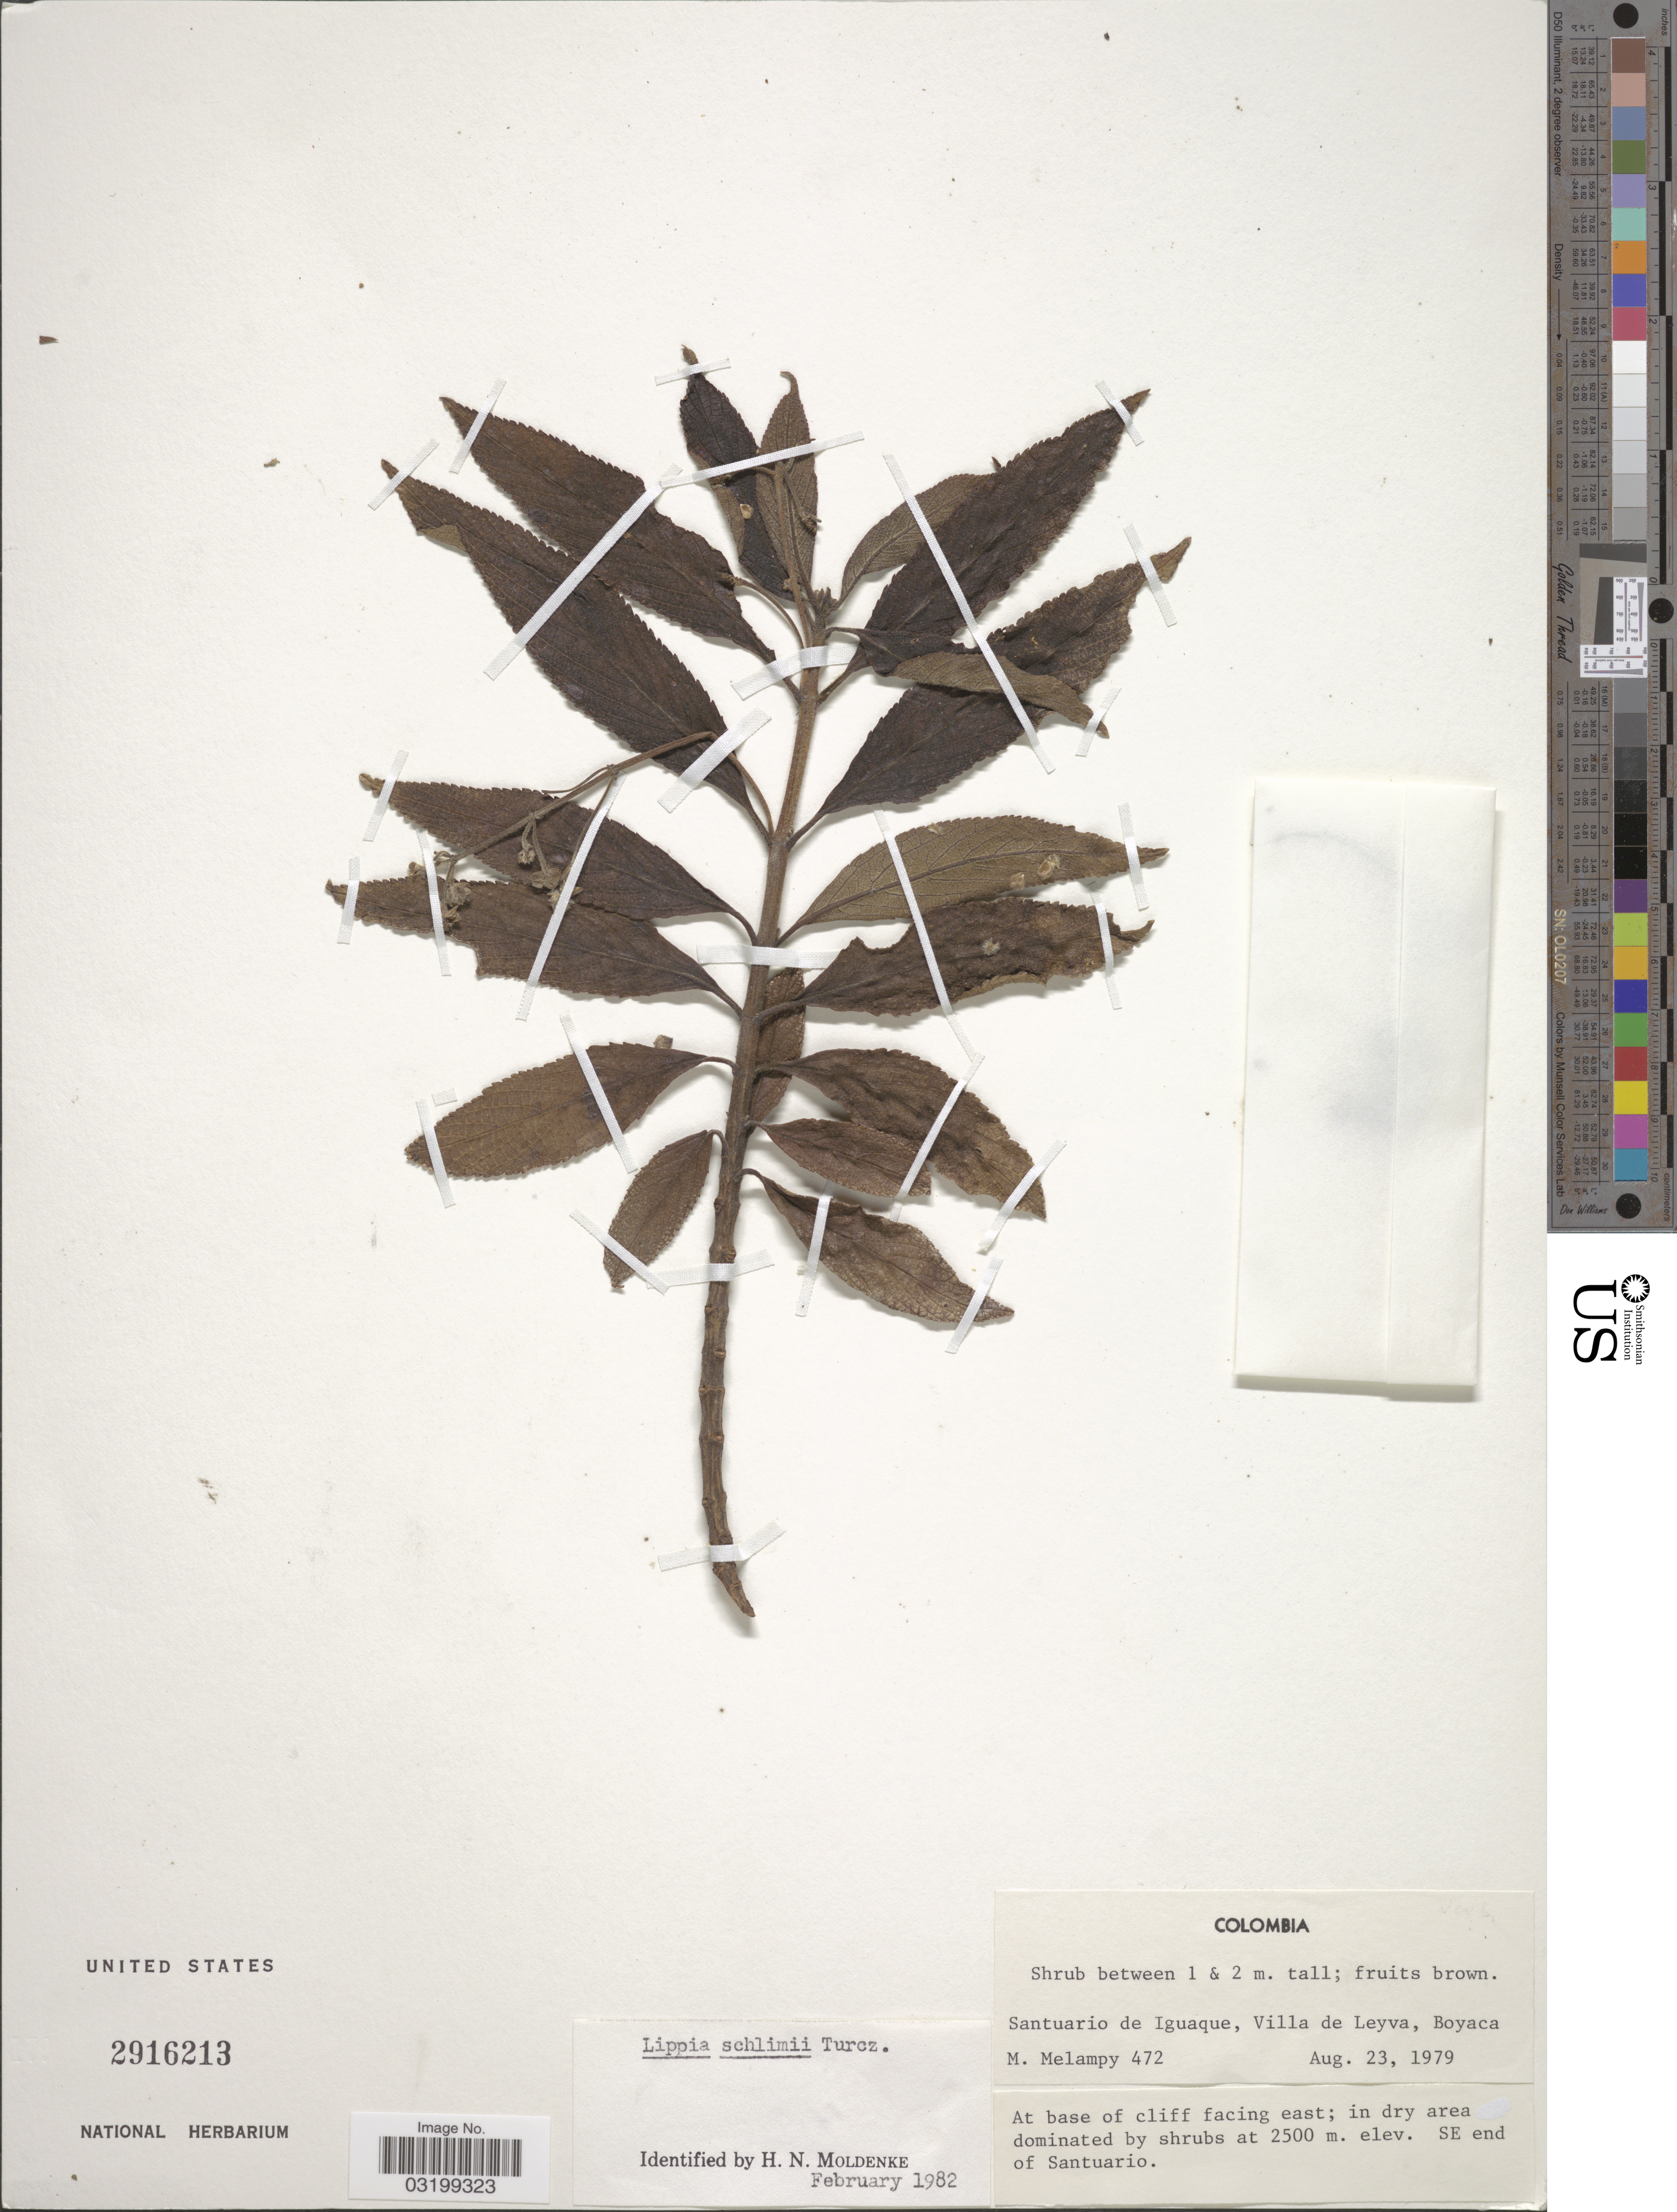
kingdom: Plantae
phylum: Tracheophyta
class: Magnoliopsida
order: Lamiales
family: Verbenaceae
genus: Lippia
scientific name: Lippia schlimii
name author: Turcz.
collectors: M. Melampy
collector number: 472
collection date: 1979-08-23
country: Colombia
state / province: Boyacá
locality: Santuario de Iguaque, Villa de Leyva. At base of cliff facing east. SE end of Santuario.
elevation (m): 2500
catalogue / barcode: US 2916213